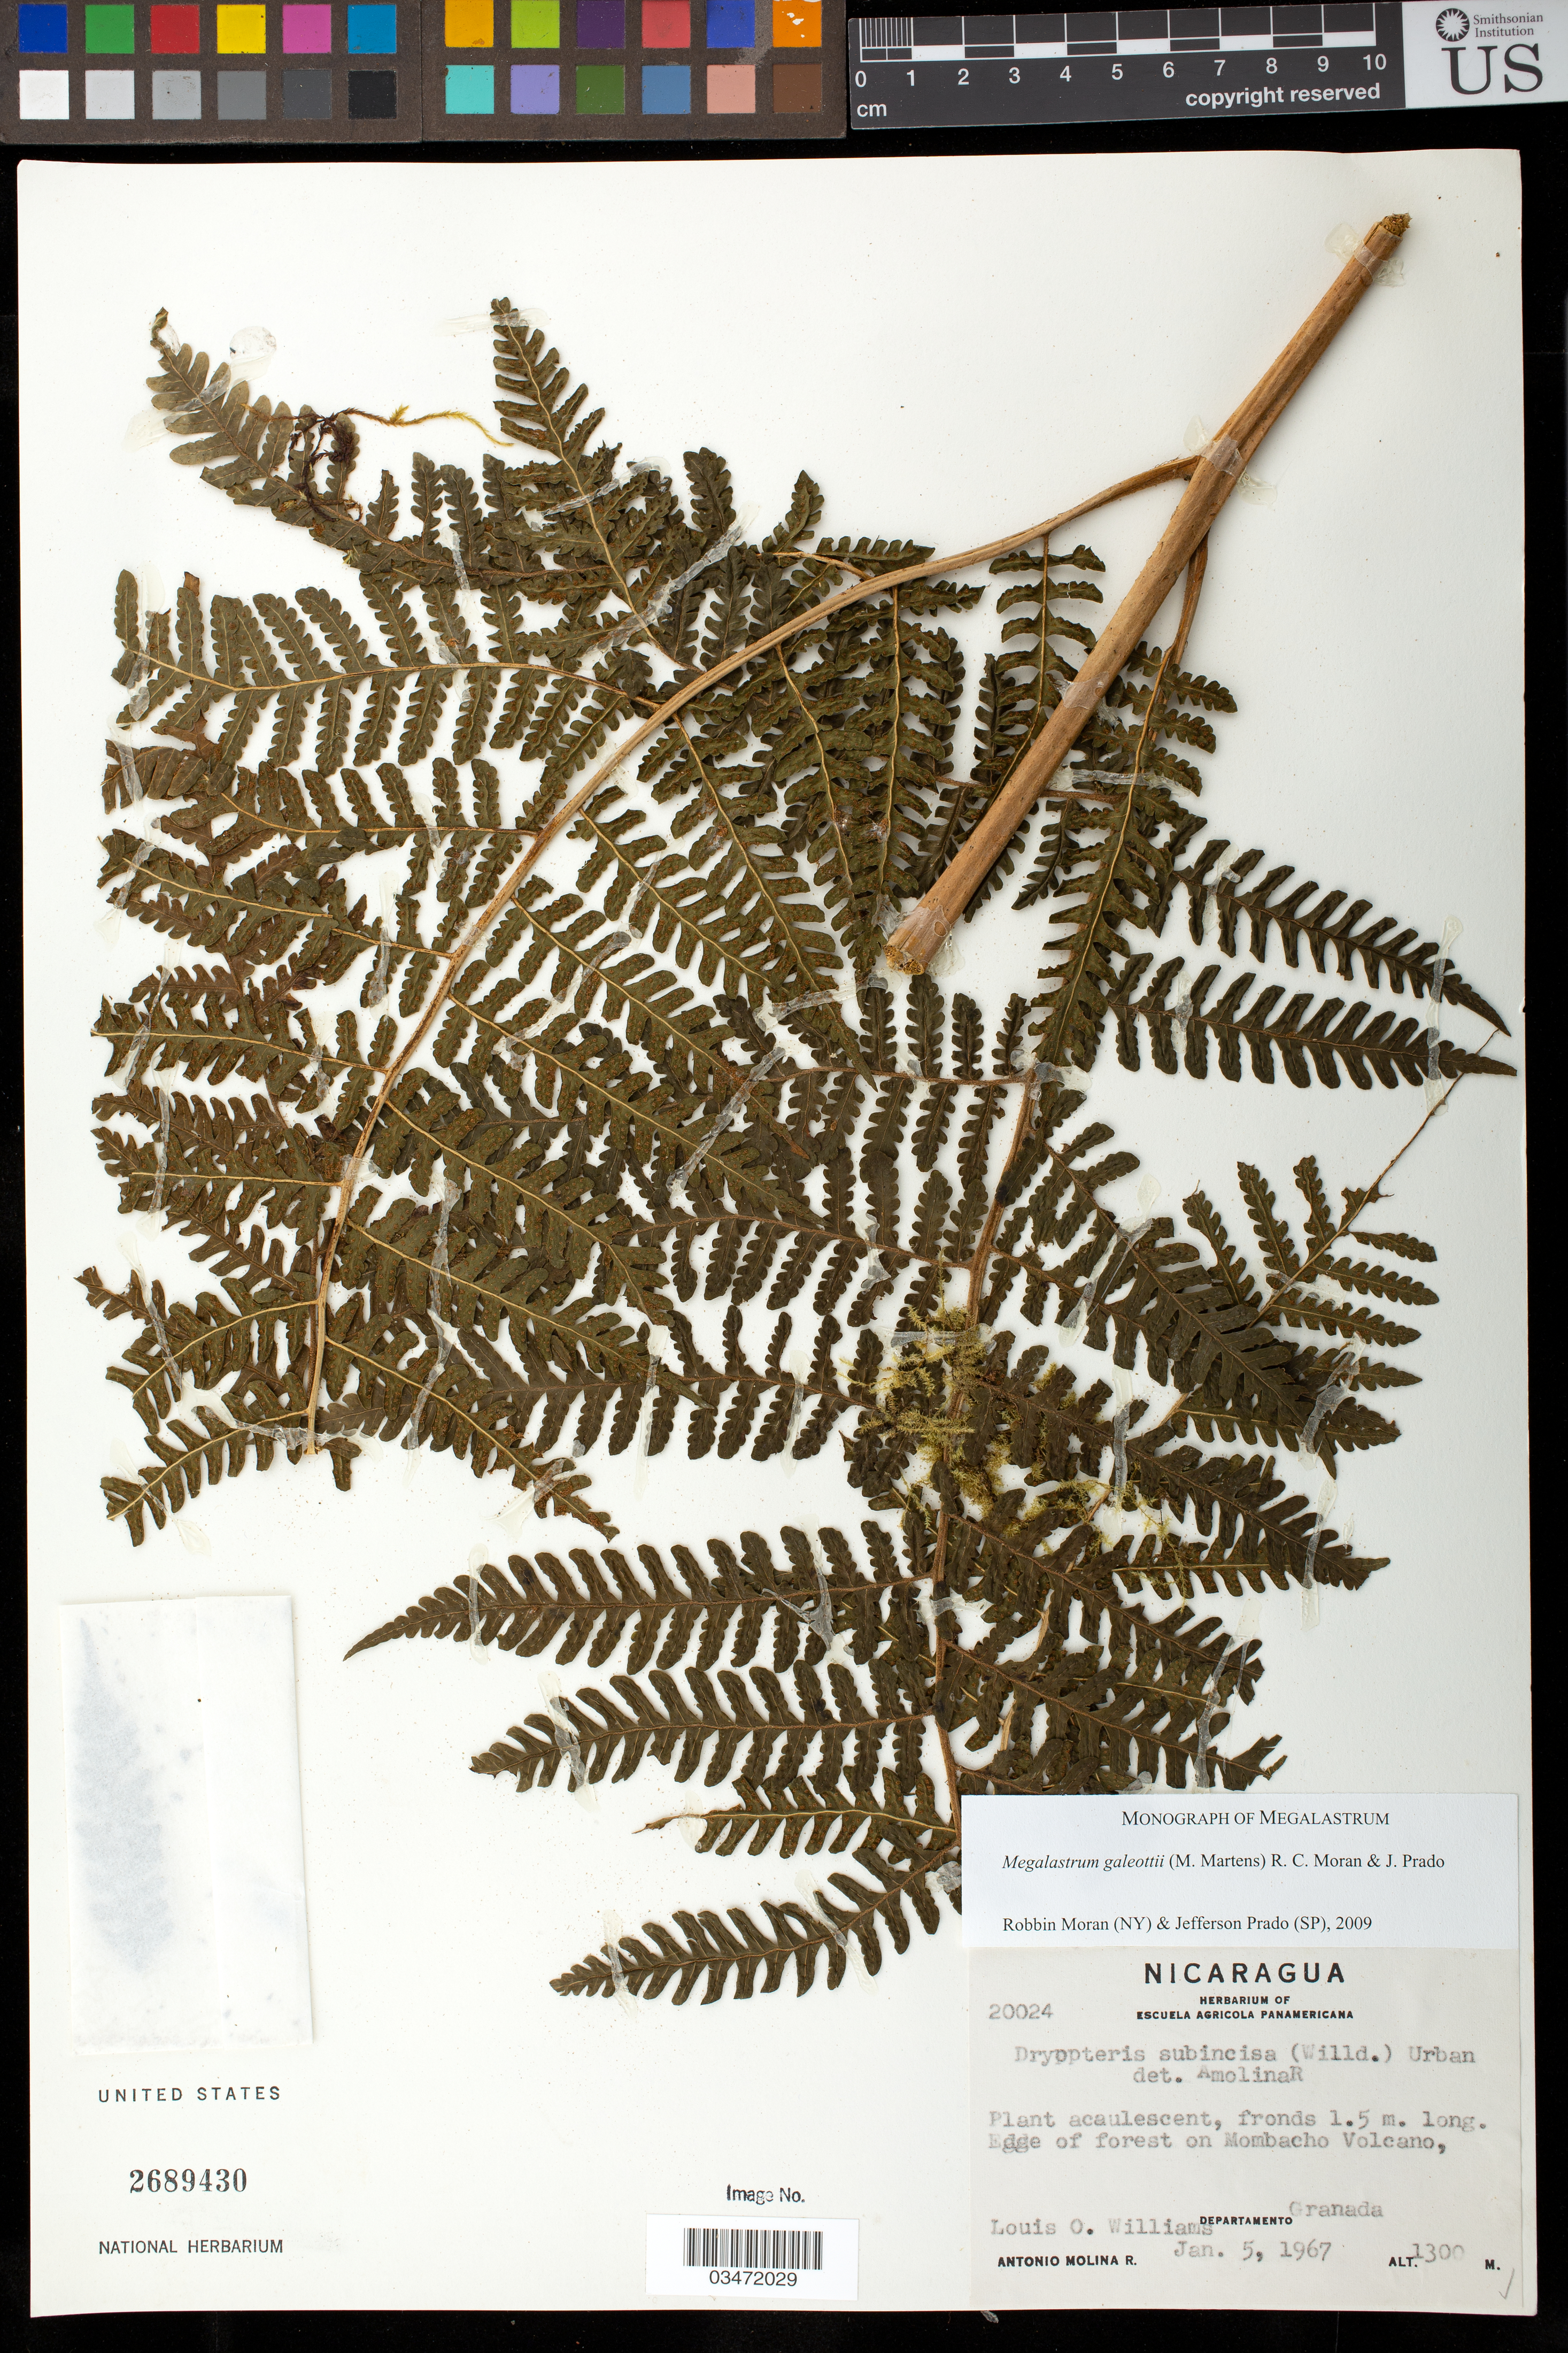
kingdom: Plantae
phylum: Tracheophyta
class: Polypodiopsida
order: Polypodiales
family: Dryopteridaceae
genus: Megalastrum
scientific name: Megalastrum galeottii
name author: (M. Martens) R.C. Moran & J. Prado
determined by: Moran, R. C.; Prado, J.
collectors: A. M. Molina & L. O. Williams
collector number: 20024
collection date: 1967-01-05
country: Nicaragua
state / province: Granada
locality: Mombacho Volcano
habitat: Edge of forest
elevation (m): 1300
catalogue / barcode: US 2689430